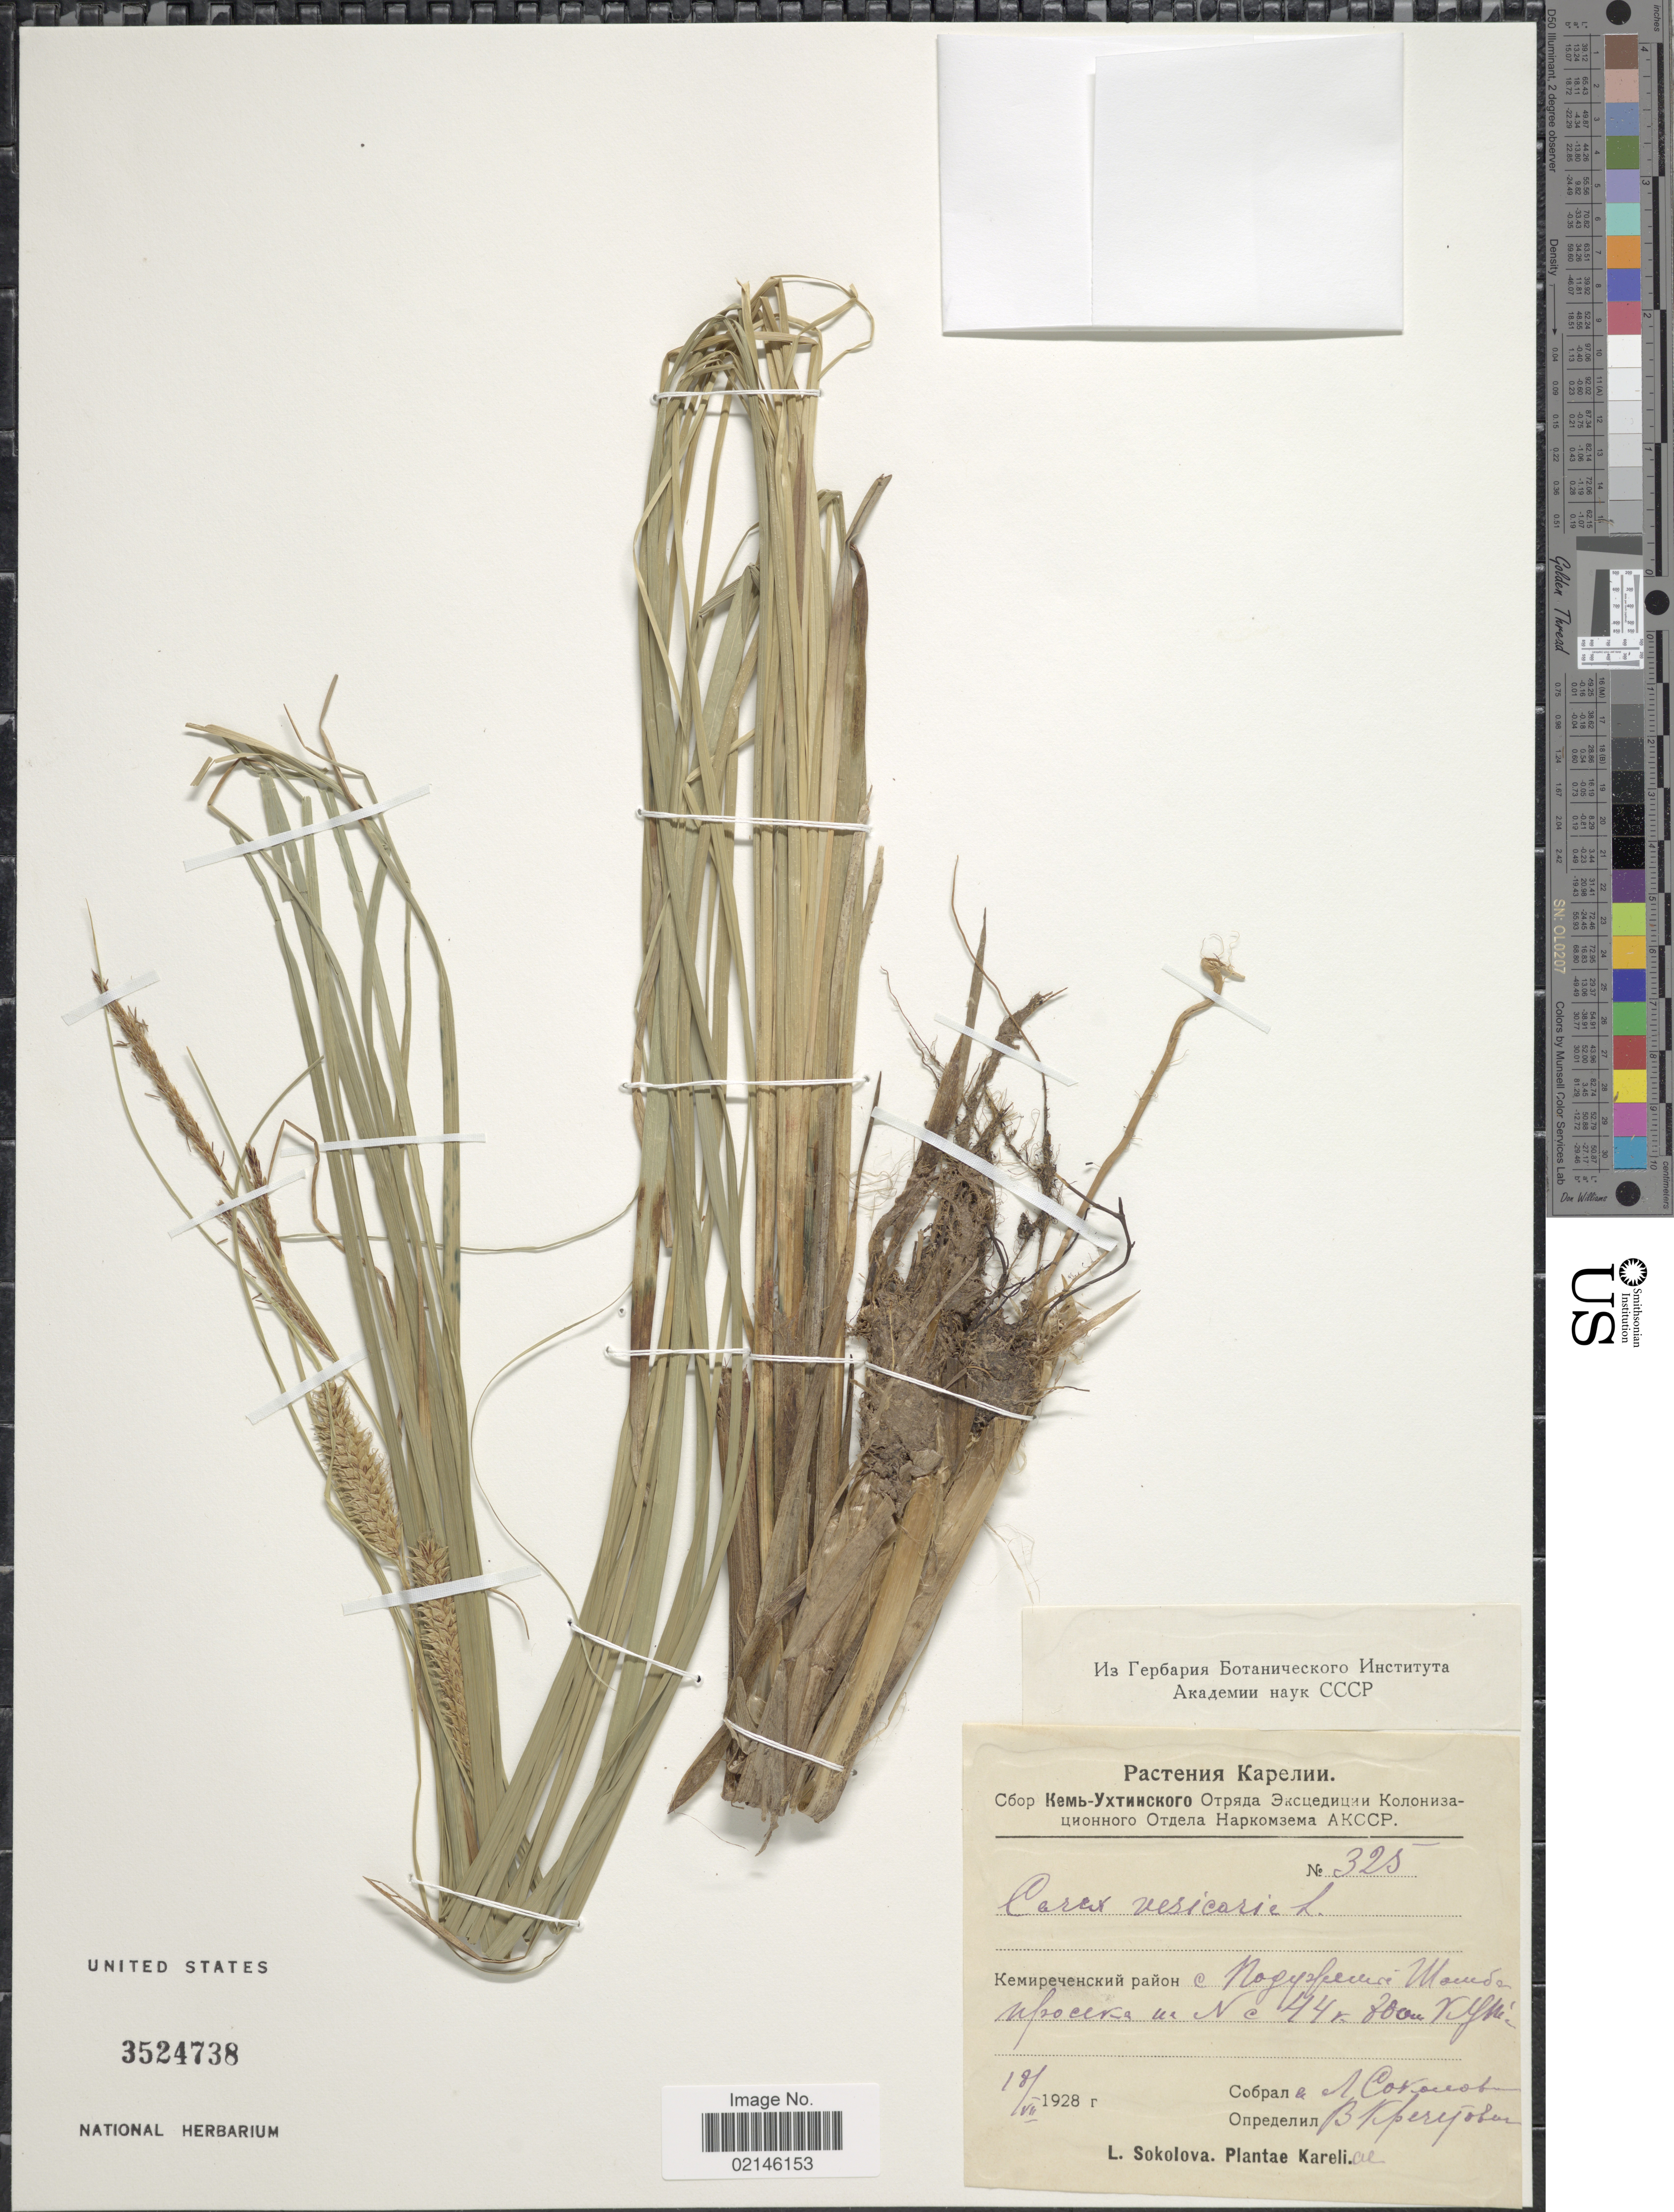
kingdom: Plantae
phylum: Tracheophyta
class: Liliopsida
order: Poales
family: Cyperaceae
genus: Carex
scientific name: Carex vesicaria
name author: L.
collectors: L. Sokolova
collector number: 325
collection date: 1928-07-18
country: Russian Federation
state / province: Karelia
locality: Kareliae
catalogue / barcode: US 3524738